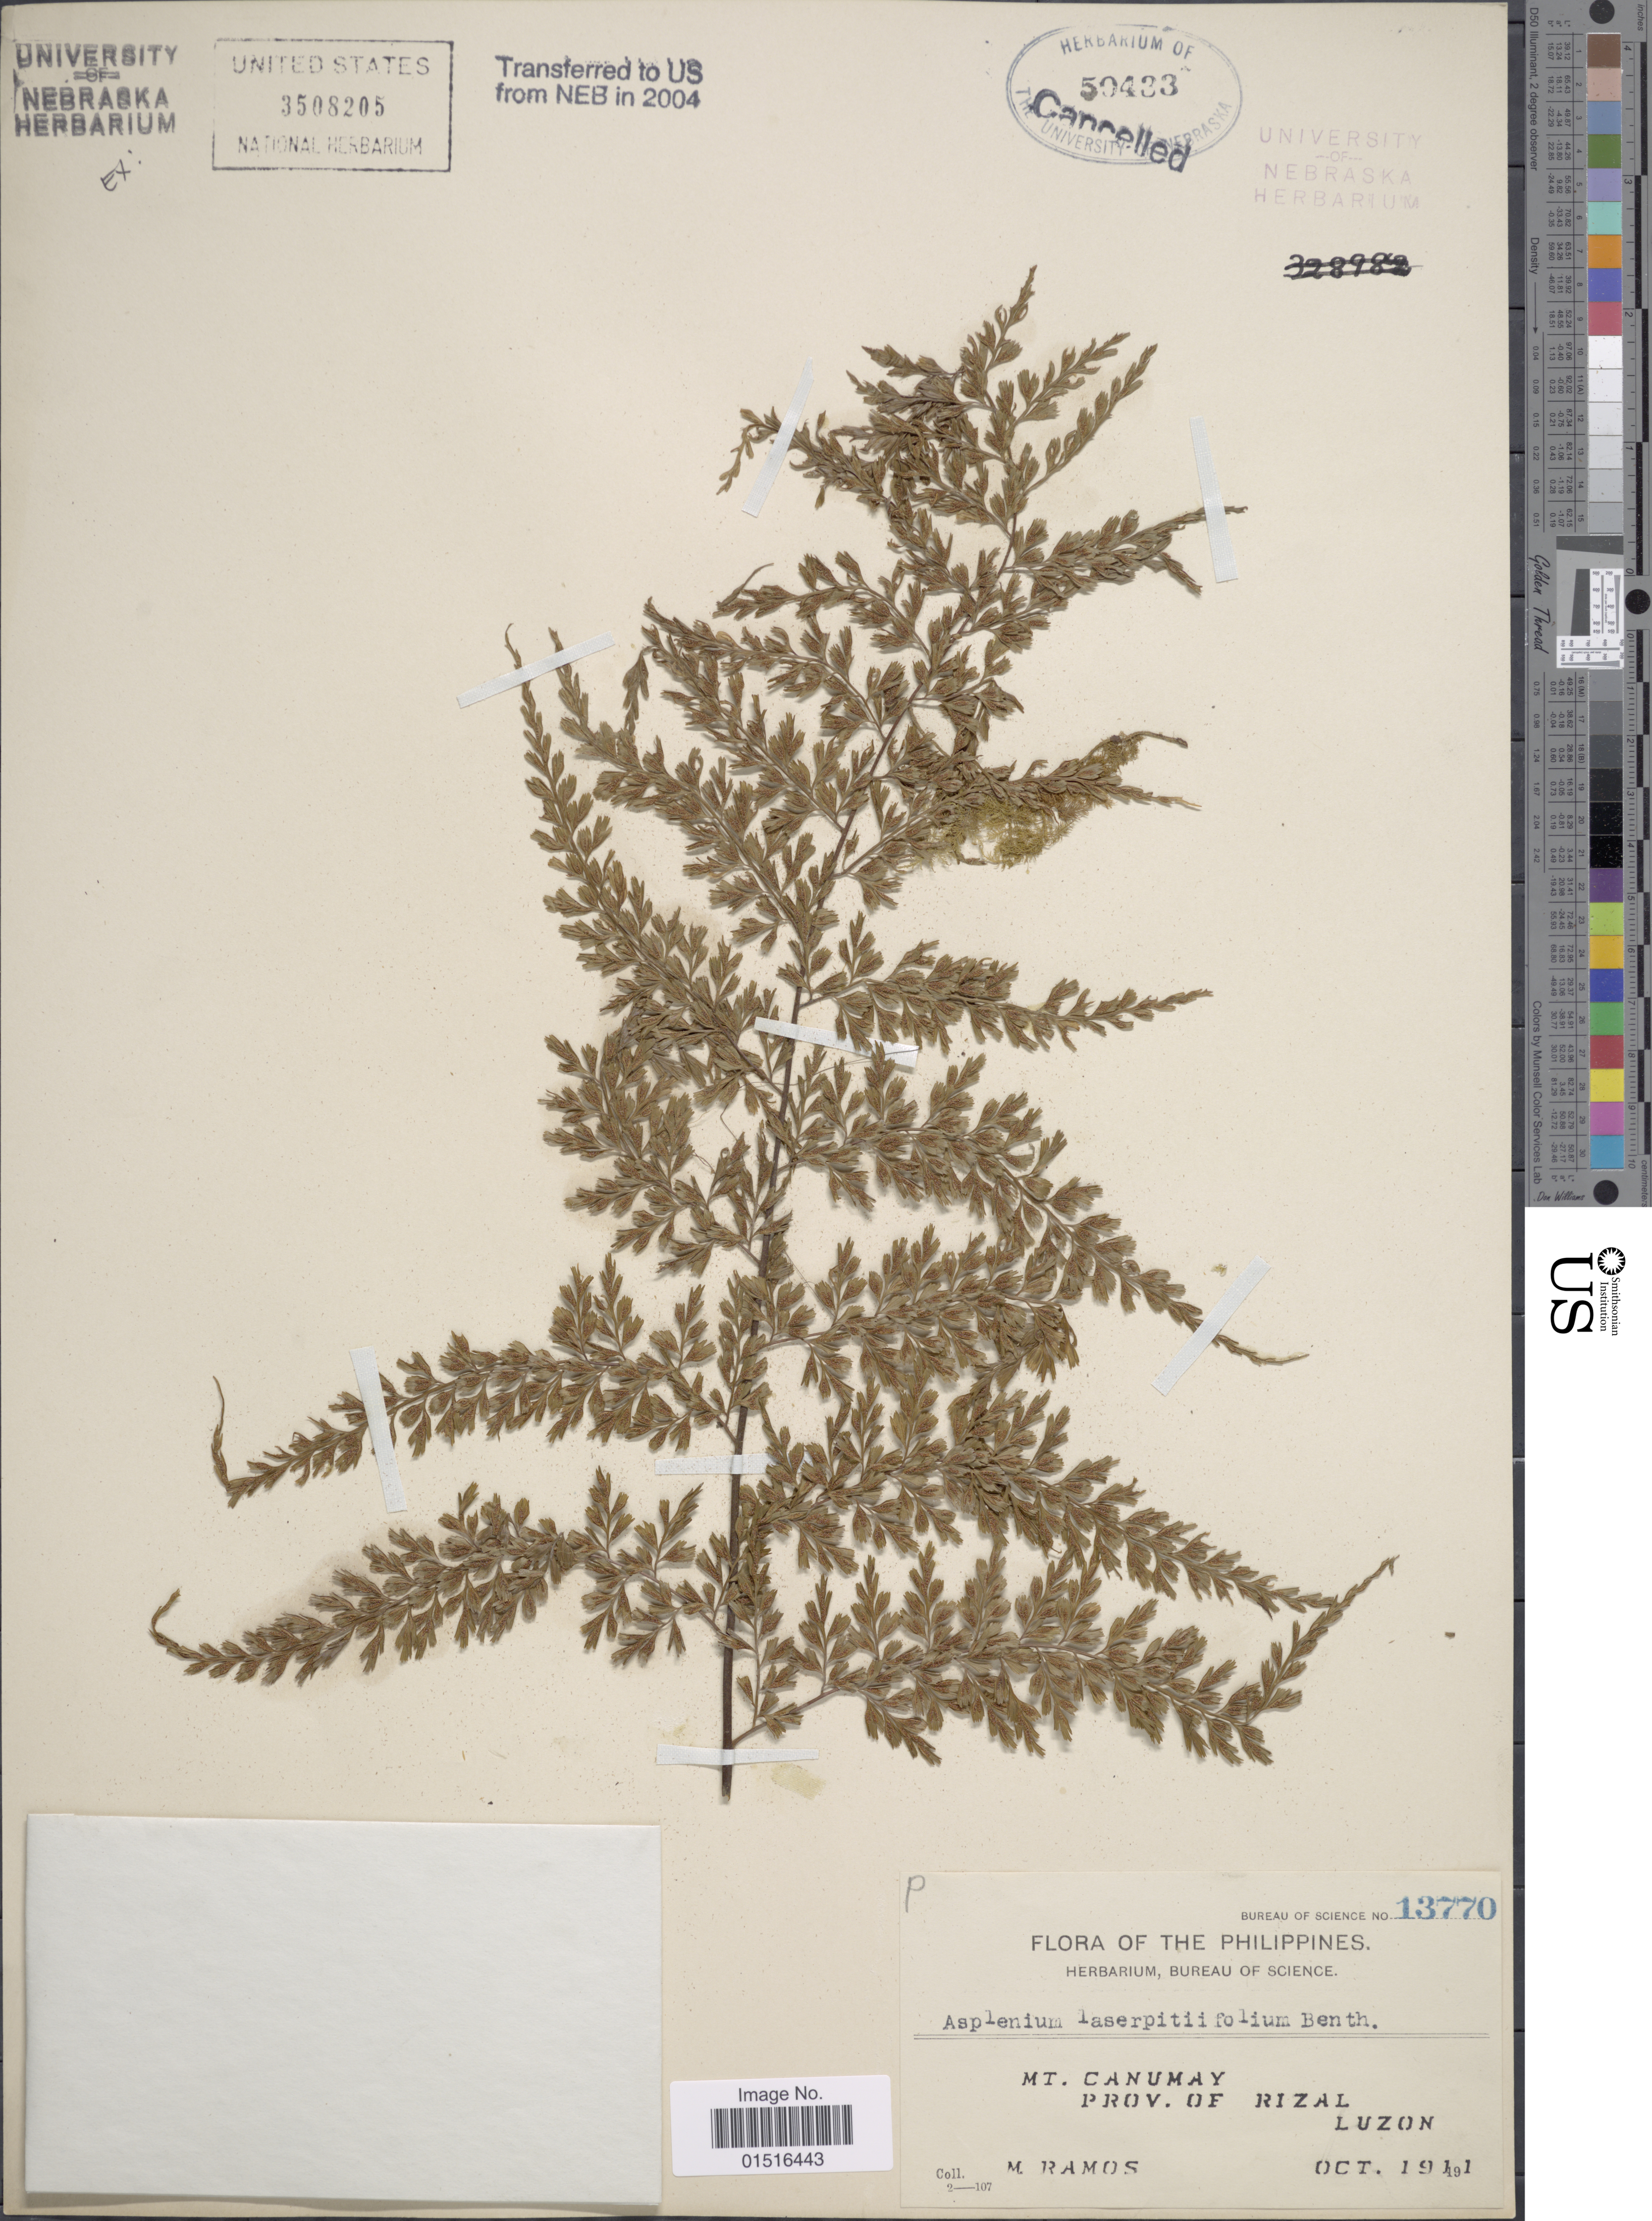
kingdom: Plantae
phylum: Tracheophyta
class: Polypodiopsida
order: Polypodiales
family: Aspleniaceae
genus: Asplenium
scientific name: Asplenium laserpitiifolium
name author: Lam.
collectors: M. Ramos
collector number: Bureau of Science 13770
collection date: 1911-10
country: Philippines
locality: Mt. Canumay, prov, of Rizal, Luzon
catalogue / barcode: US 3508205